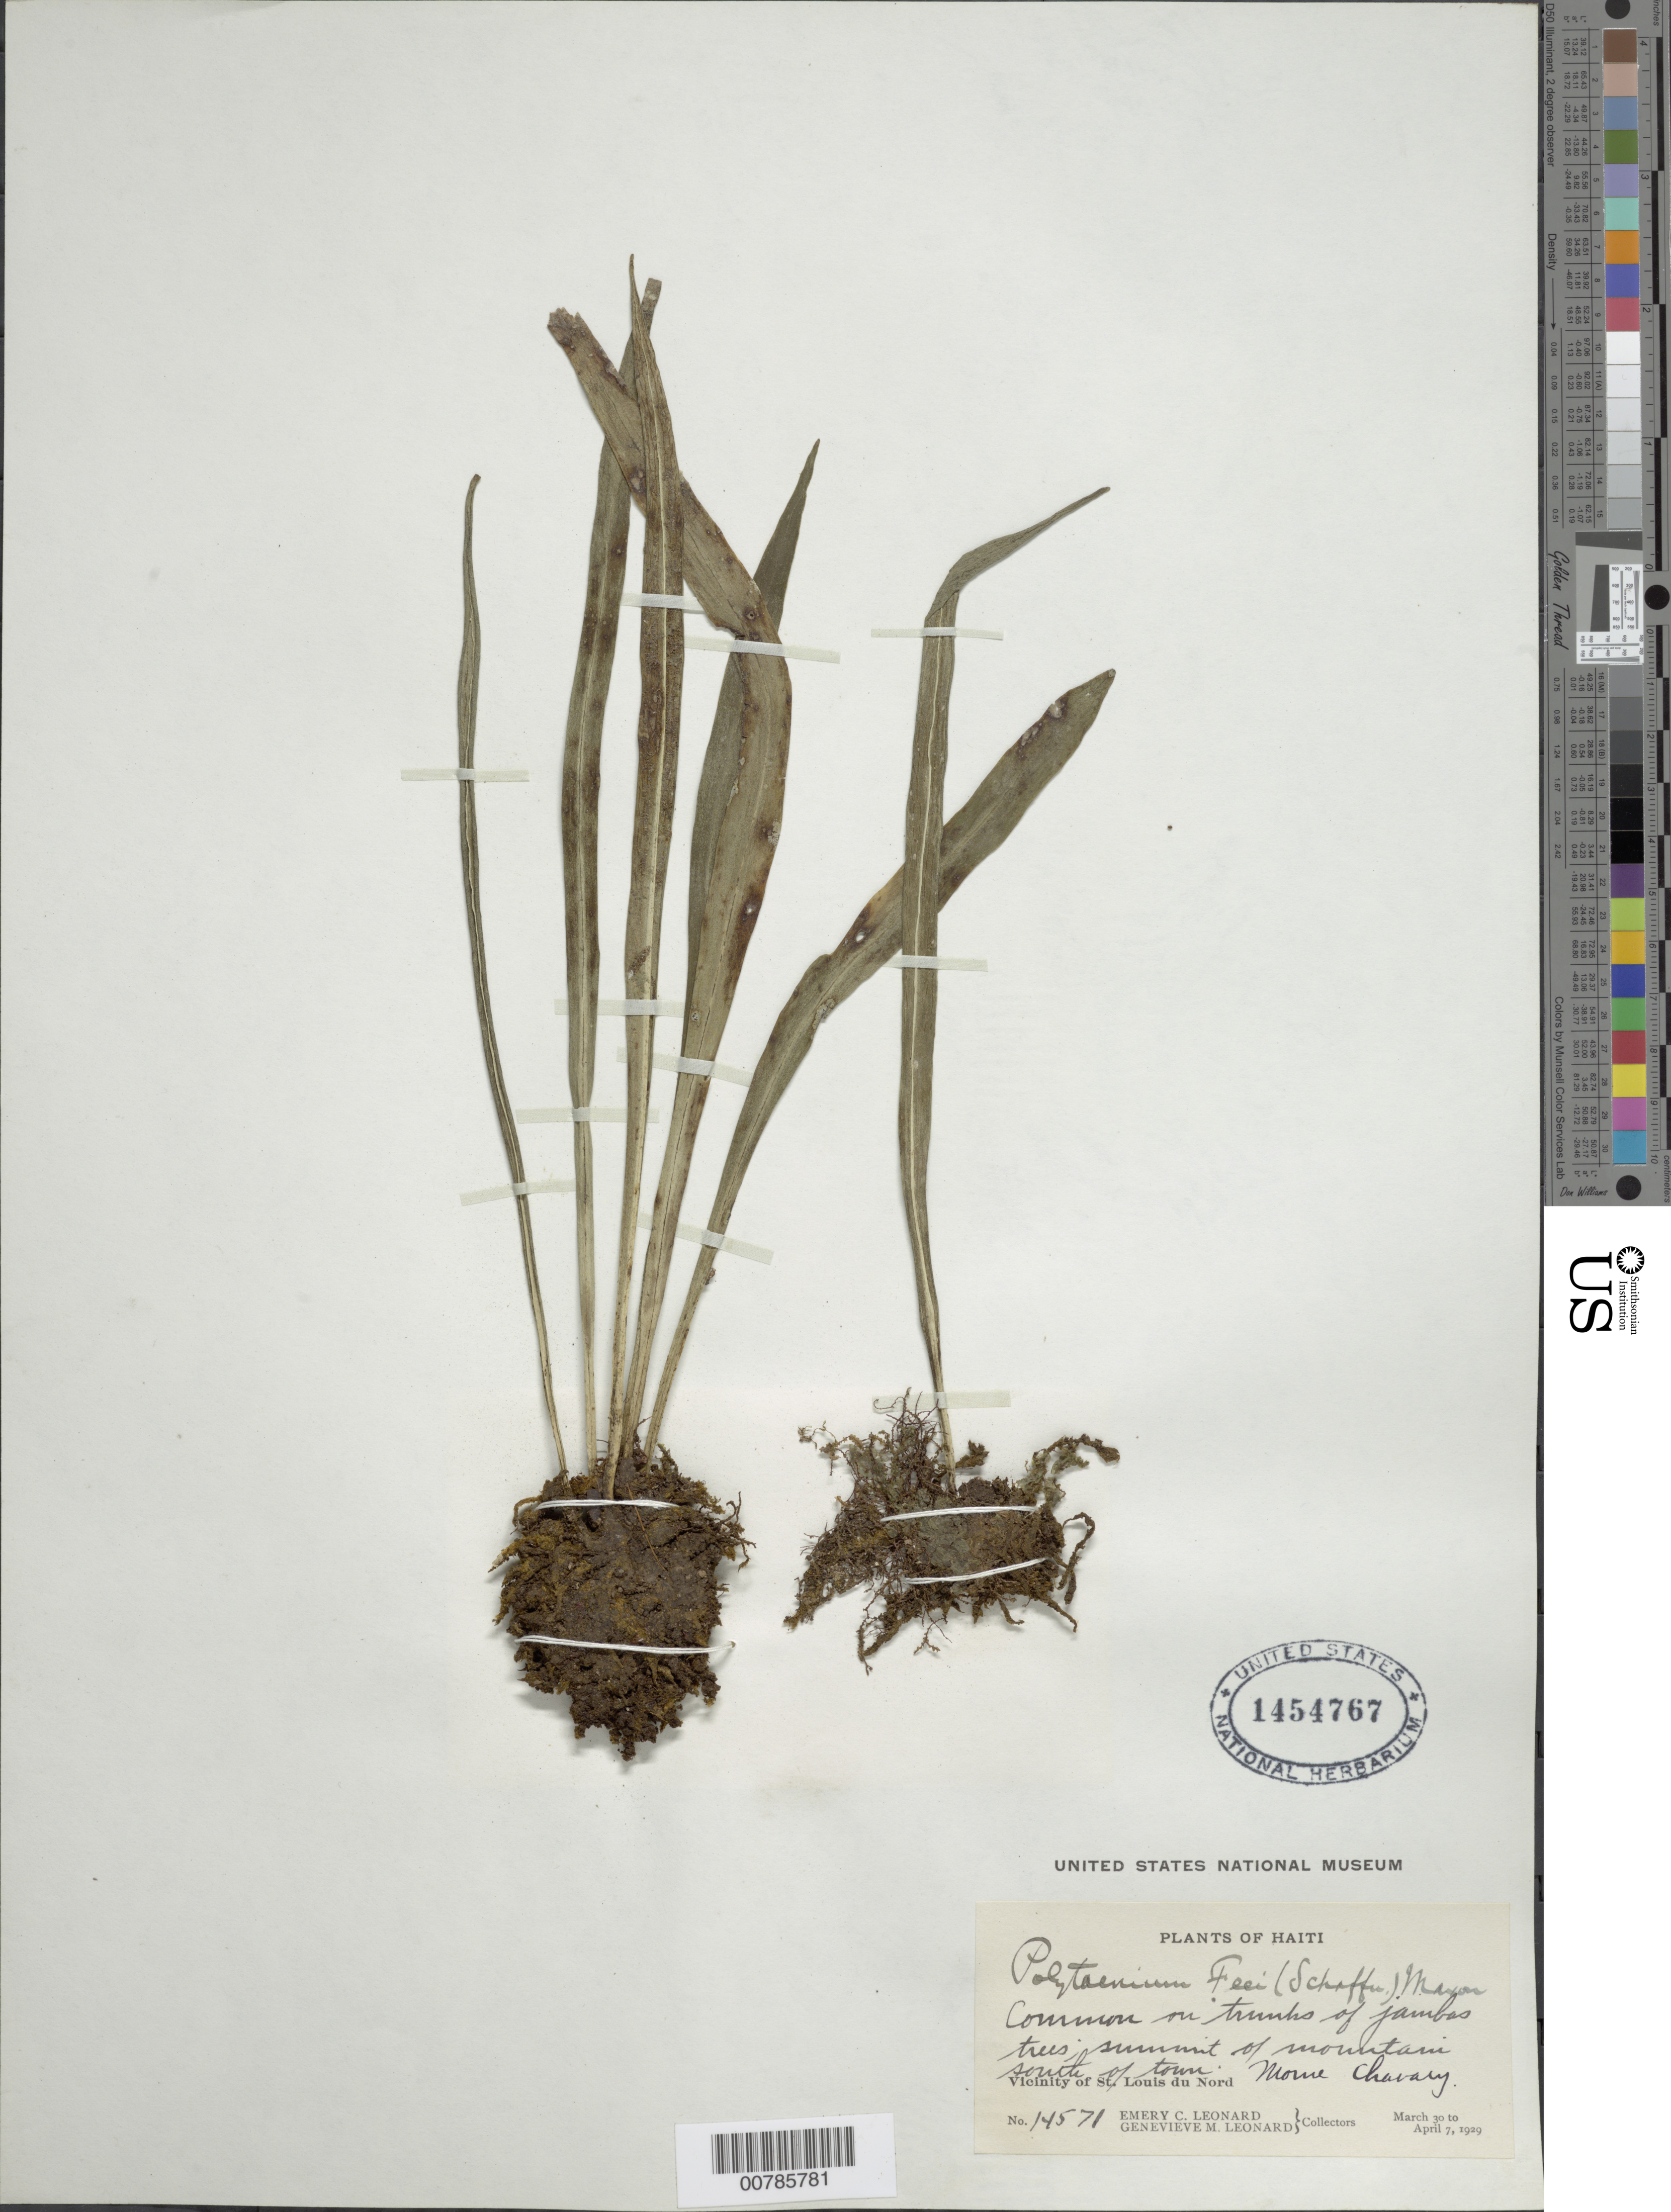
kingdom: Plantae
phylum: Tracheophyta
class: Polypodiopsida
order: Polypodiales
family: Pteridaceae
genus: Polytaenium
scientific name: Polytaenium lanceolatum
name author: (L.) Desv.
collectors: E. C. Leonard & G. M. Leonard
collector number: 14571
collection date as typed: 30 Mar 1929 07 Apr 1929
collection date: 1929-03-30/1929-04-07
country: Haiti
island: Hispaniola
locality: St. Louis du Nord, vicinity; Morne Chavary, S of town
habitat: On trunks of jambos trees, summit of mountain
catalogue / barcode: US 1454767